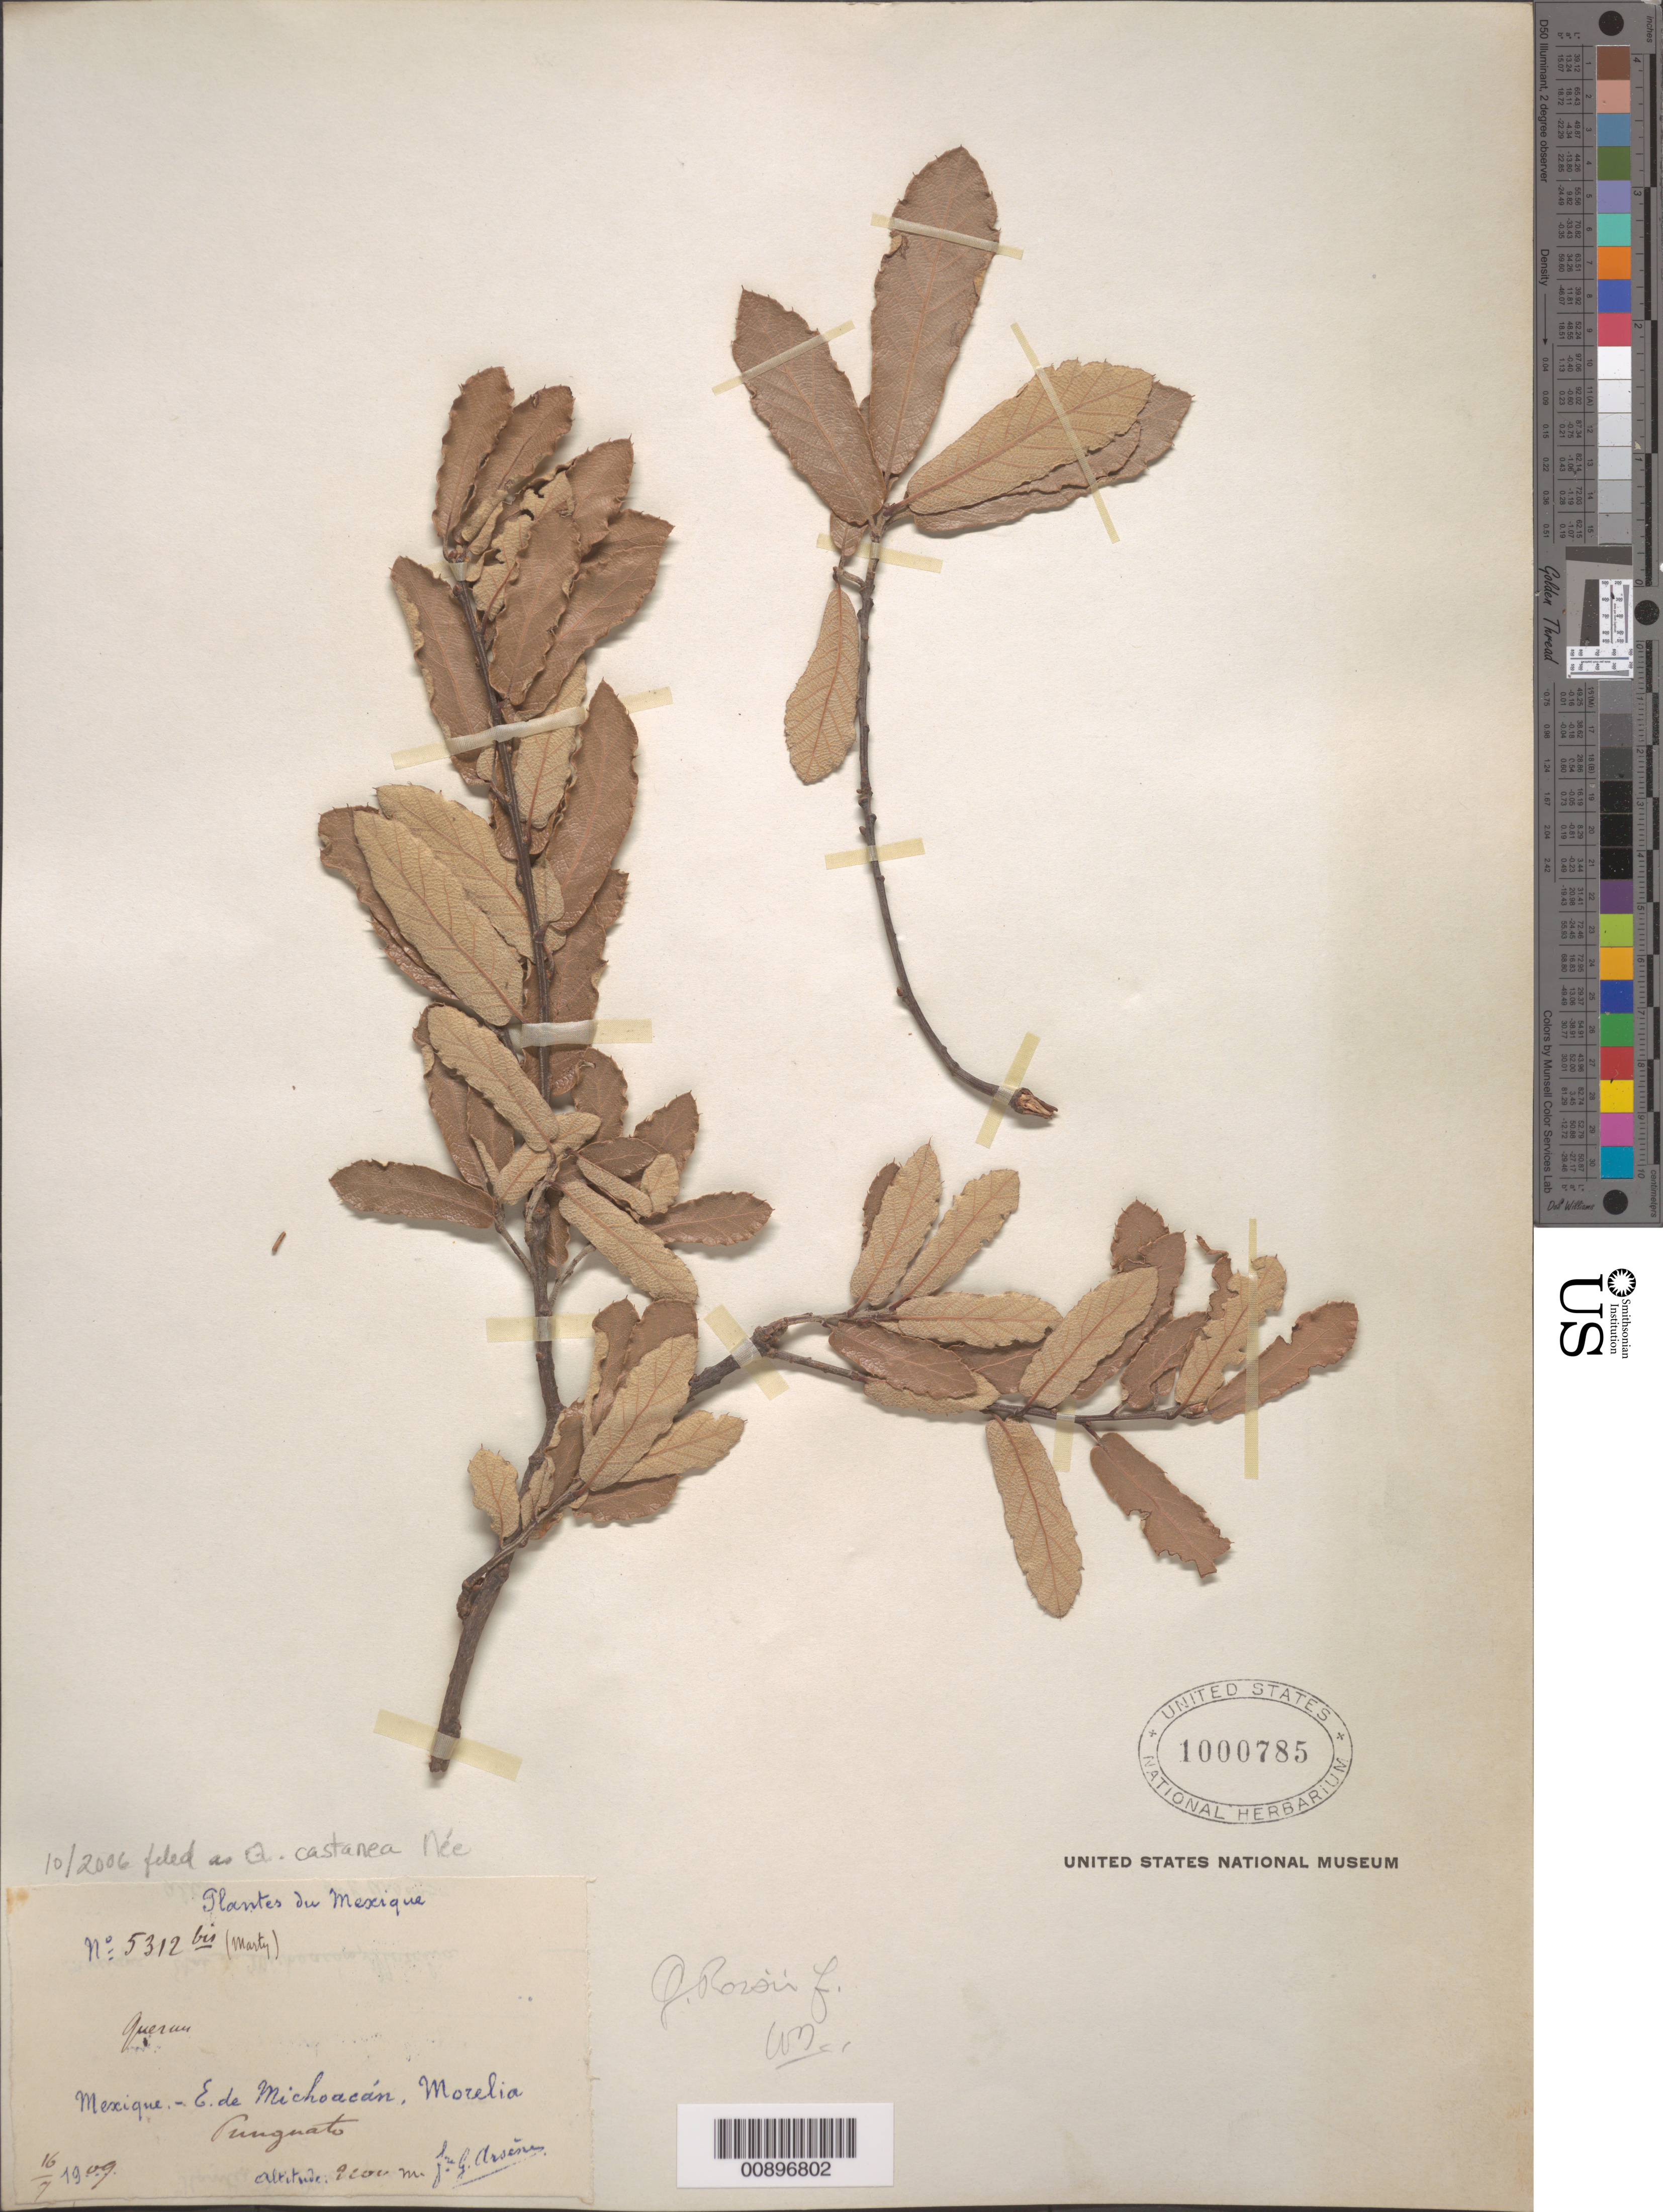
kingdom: Plantae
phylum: Tracheophyta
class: Magnoliopsida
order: Fagales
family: Fagaceae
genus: Quercus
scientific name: Quercus castanea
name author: Née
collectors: Bro. G. Arsène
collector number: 5312 bis (Marty)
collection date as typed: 16 Jul 1909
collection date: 1909-07-16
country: Mexico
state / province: Michoacán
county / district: Morelia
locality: Mexique.- E. de Michoacán, Municipio Morelia. Punguato.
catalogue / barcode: US 1000785